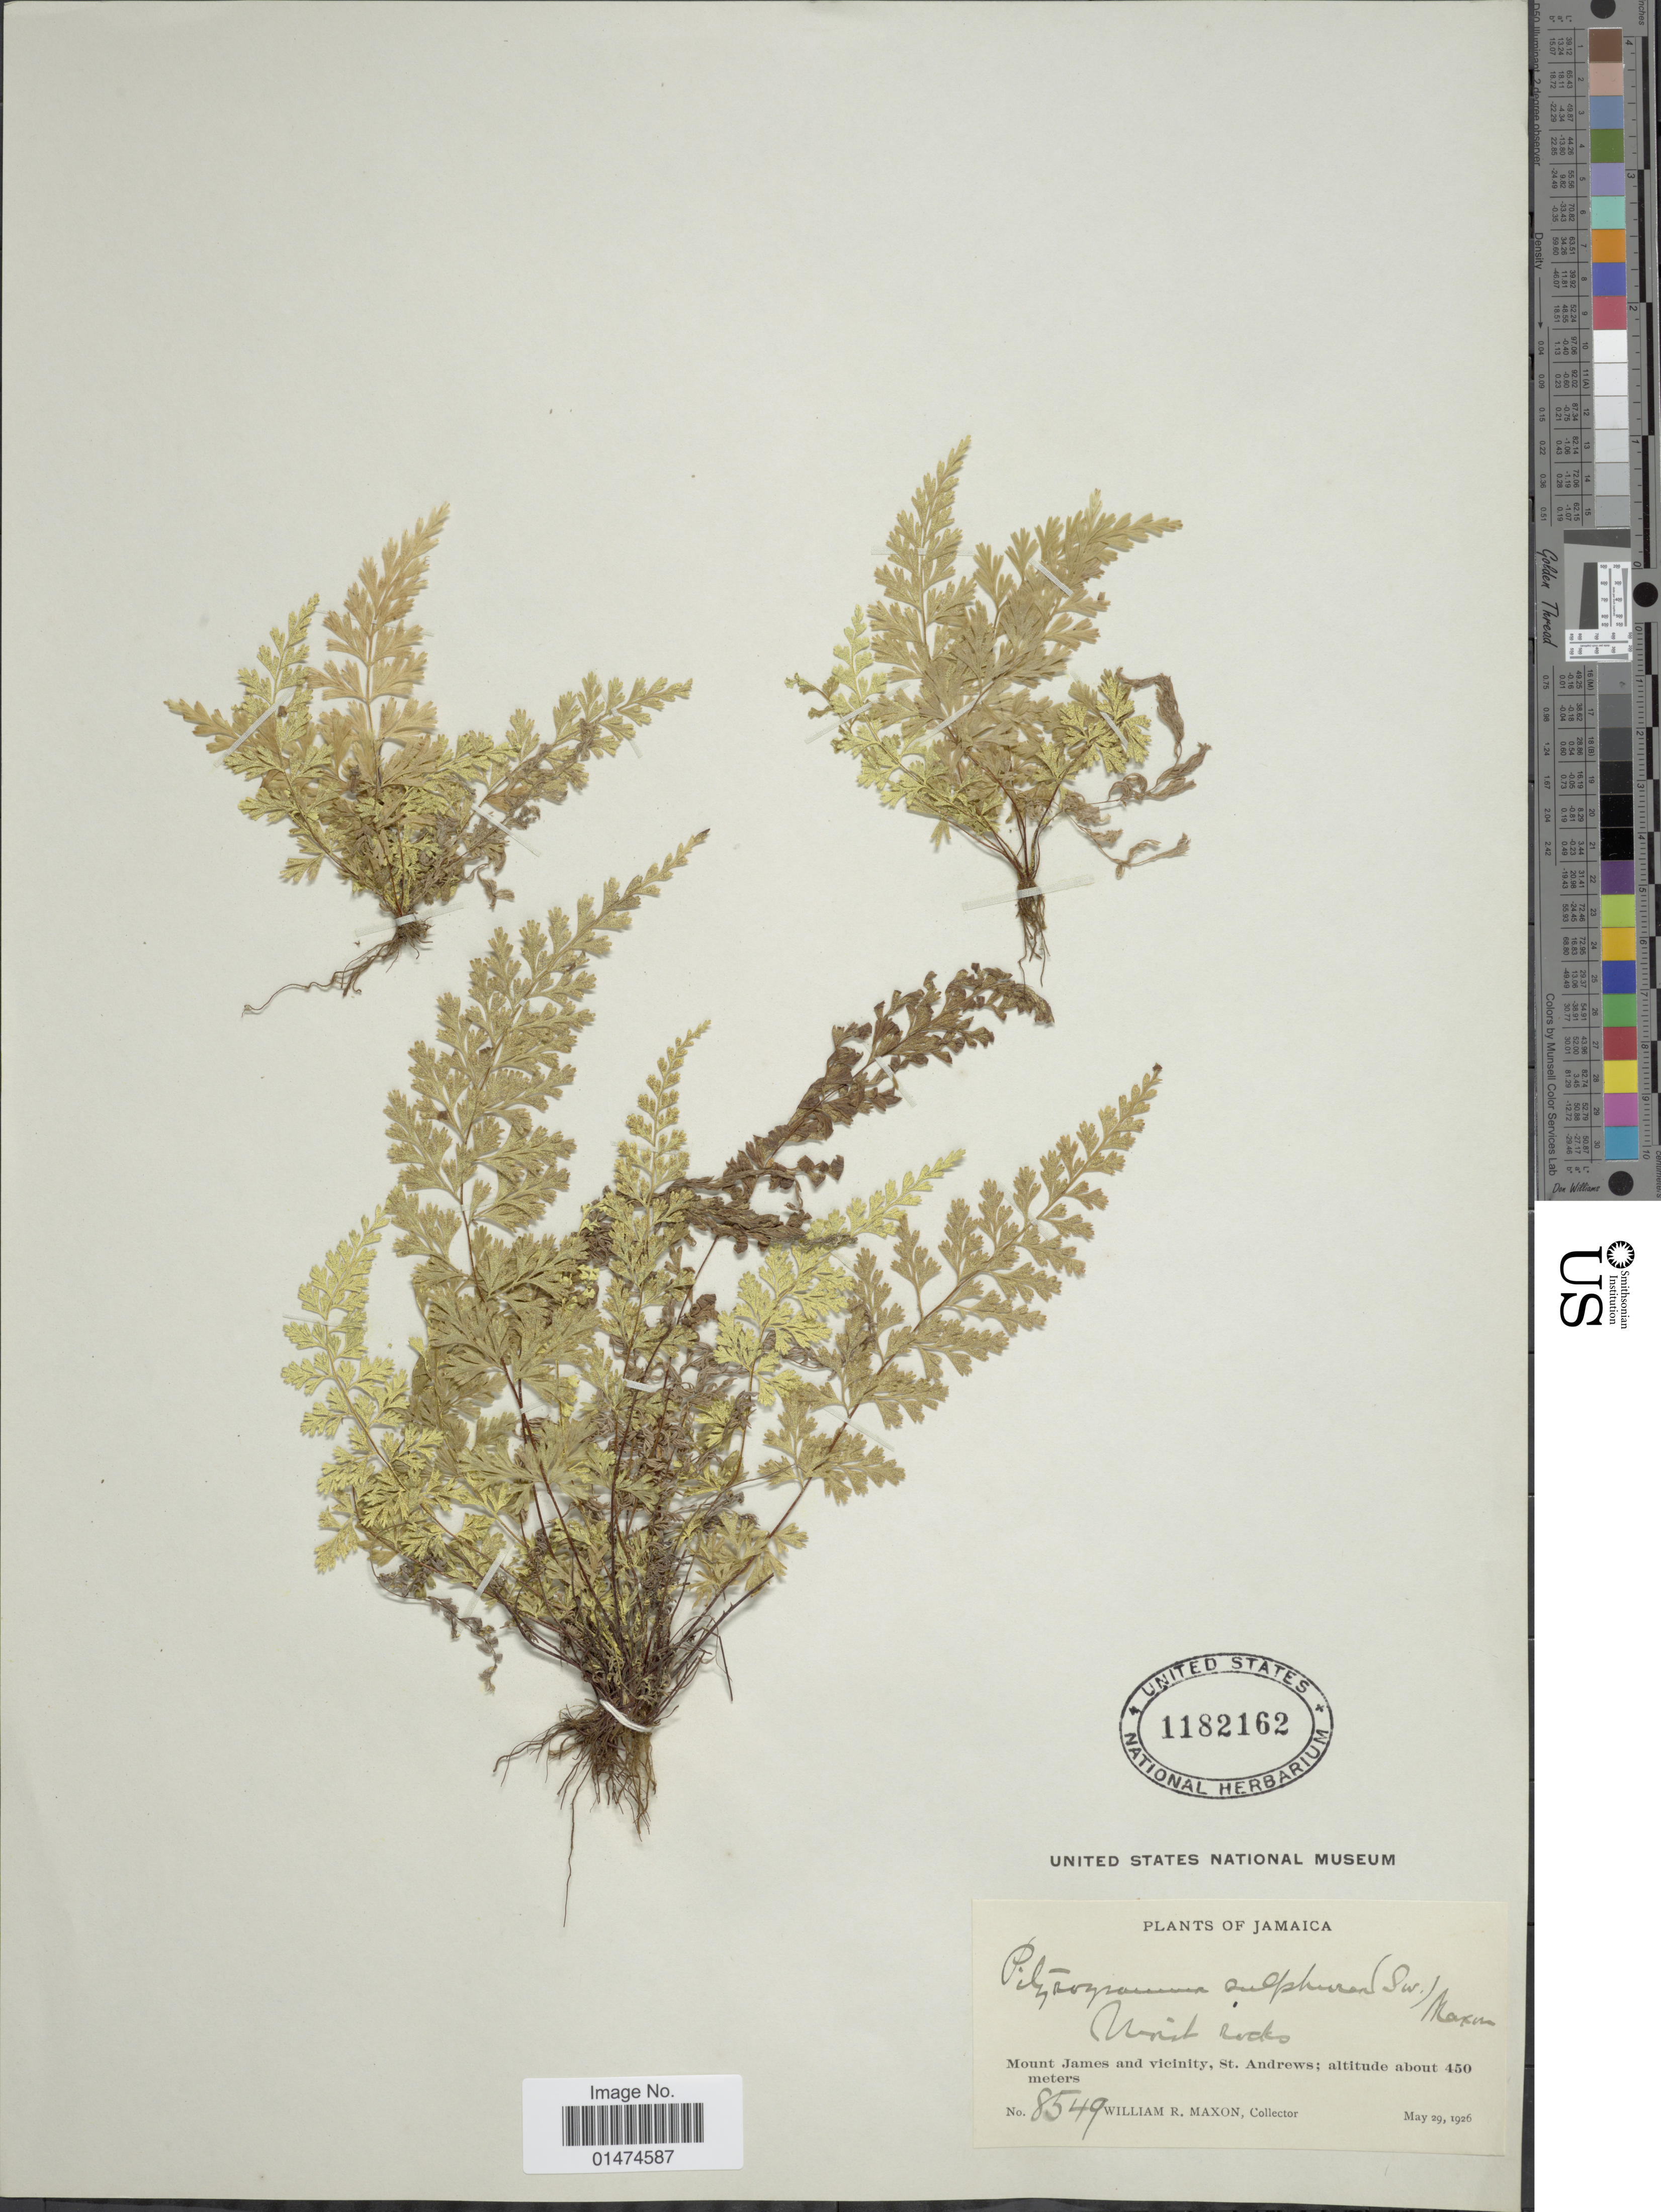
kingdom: Plantae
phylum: Tracheophyta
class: Polypodiopsida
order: Polypodiales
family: Pteridaceae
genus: Pityrogramma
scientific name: Pityrogramma sulphurea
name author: (Sw.) Maxon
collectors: W. R. Maxon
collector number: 8549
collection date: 1926-05-29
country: Jamaica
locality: Jamaica, Mount James and vicinity, St. Andrews.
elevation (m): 450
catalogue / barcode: US 1182162